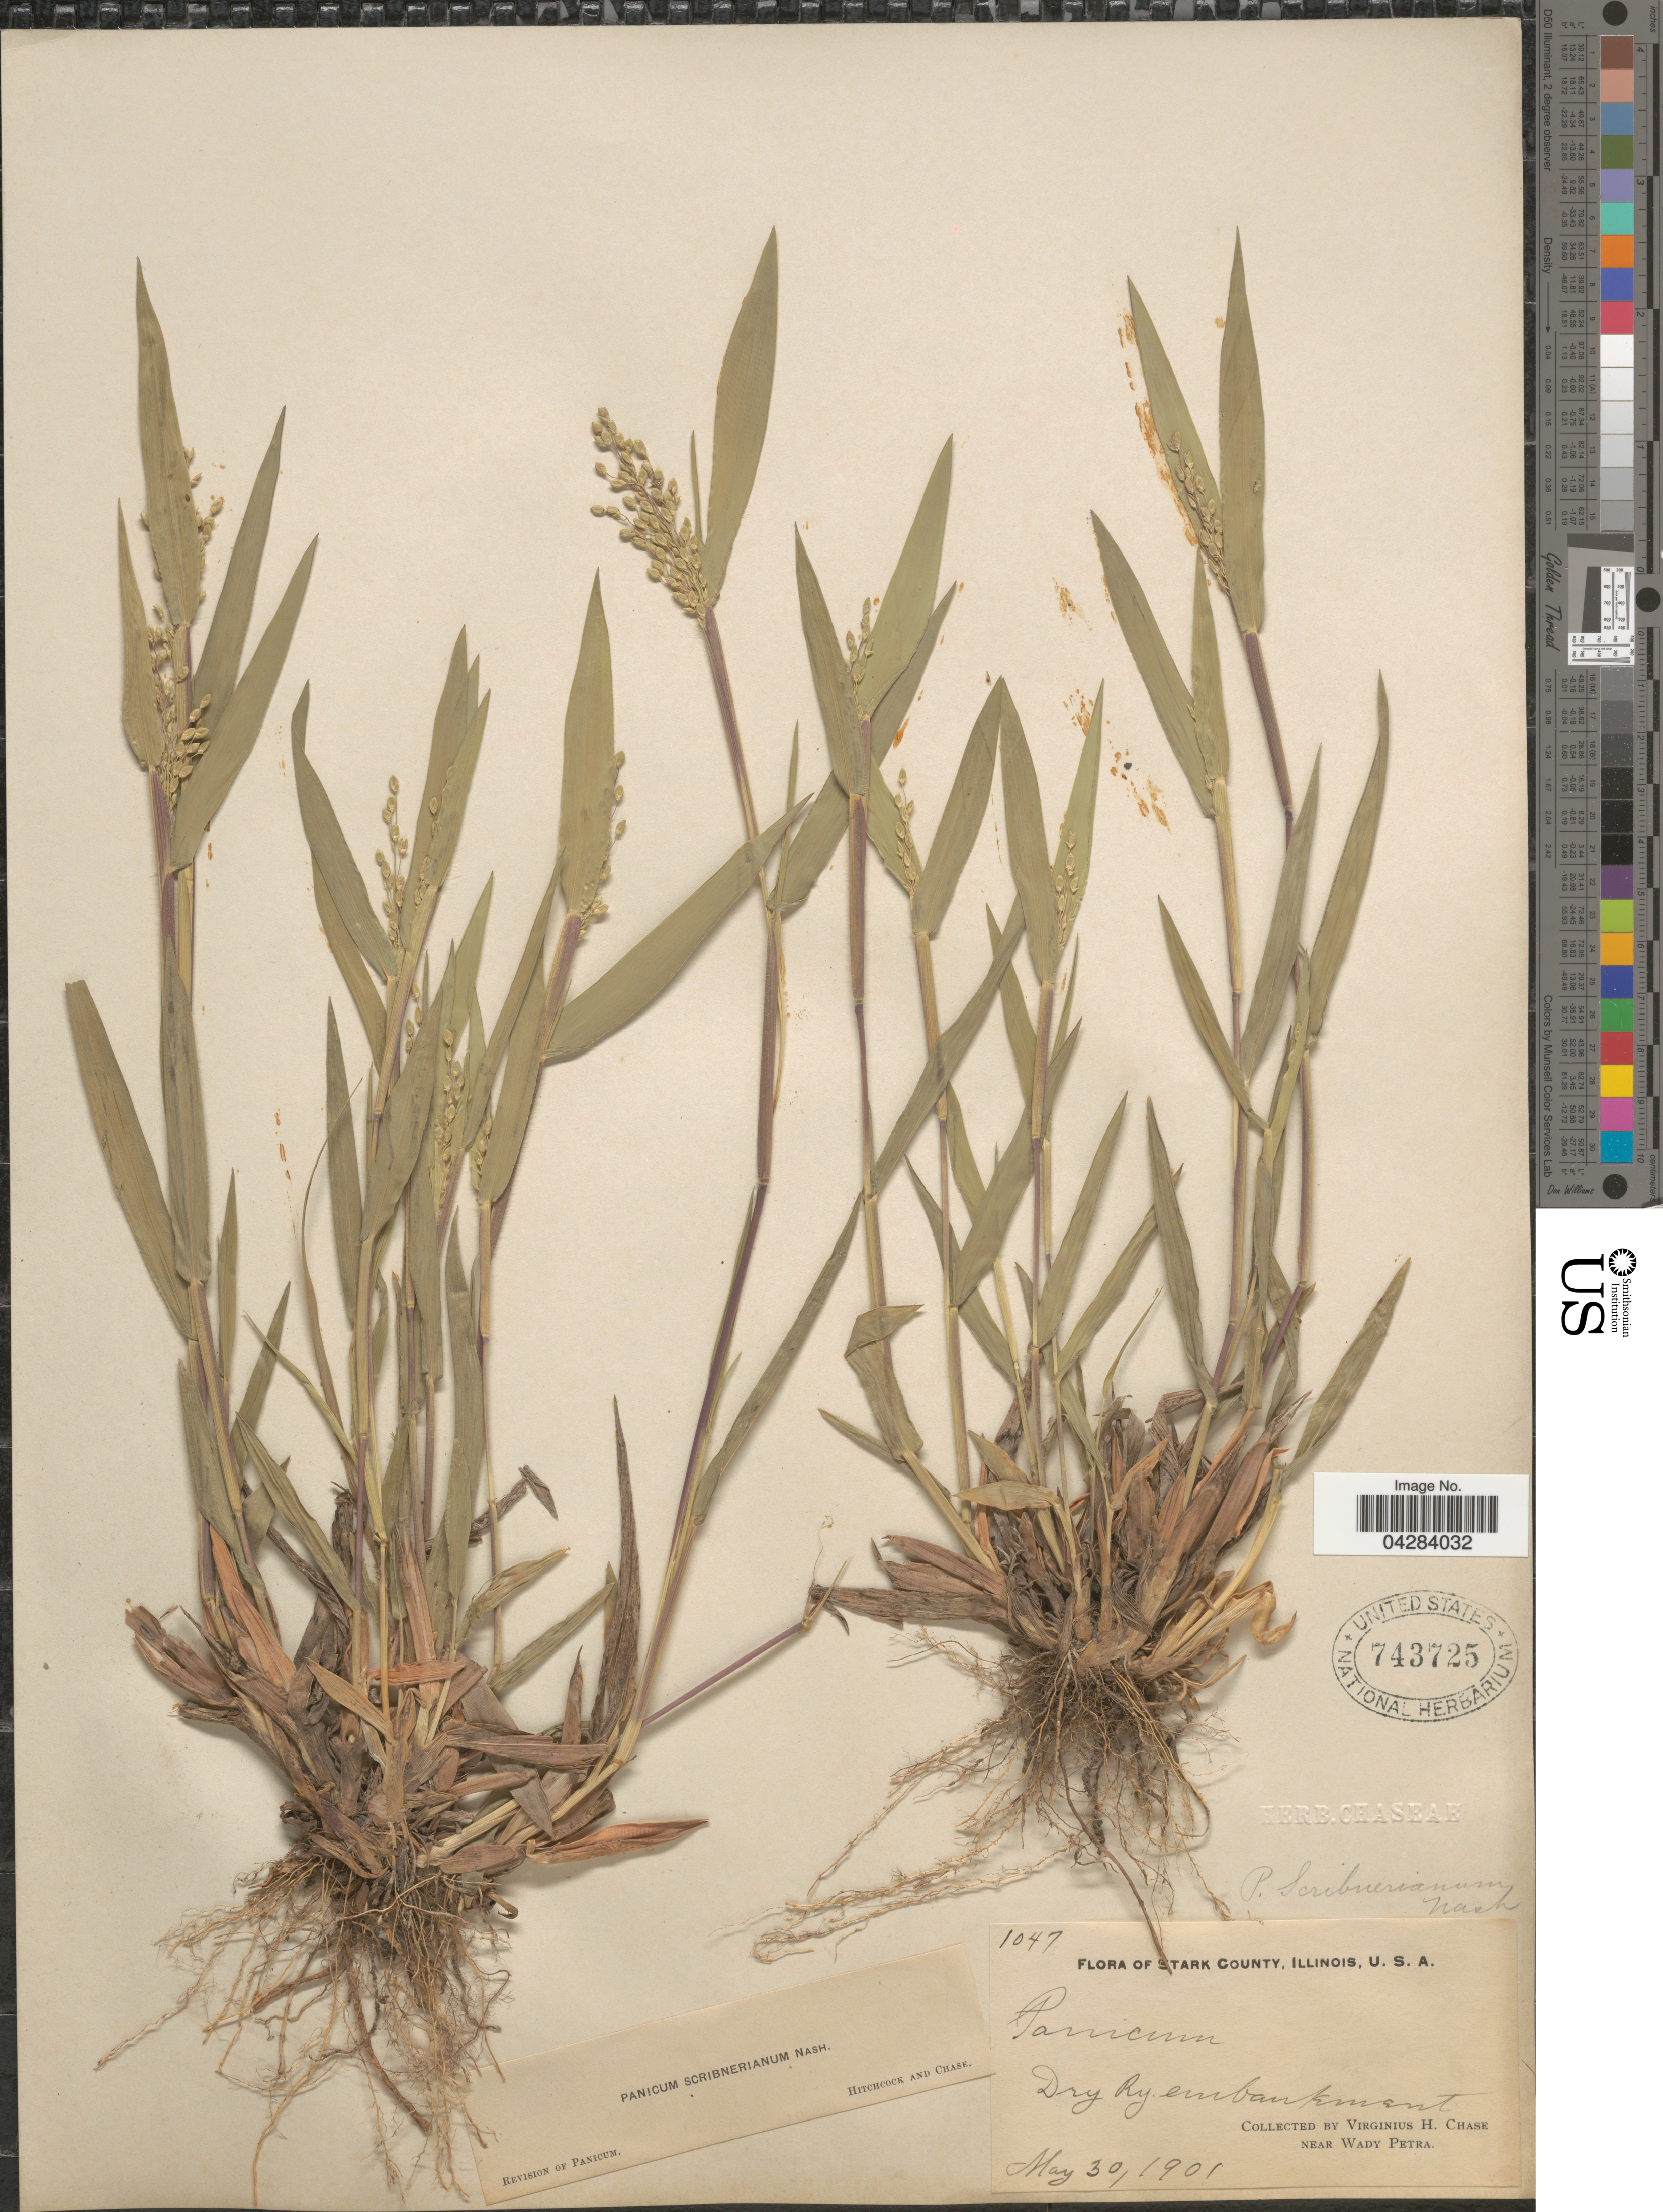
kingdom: Plantae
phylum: Tracheophyta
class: Liliopsida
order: Poales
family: Poaceae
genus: Dichanthelium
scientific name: Dichanthelium oligosanthes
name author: (Schult.) Gould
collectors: V. H. Chase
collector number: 1047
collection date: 1901-05-30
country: United States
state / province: Illinois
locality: Stark County. Dry Ry embankment. Near Wady Petra.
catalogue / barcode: US 743725